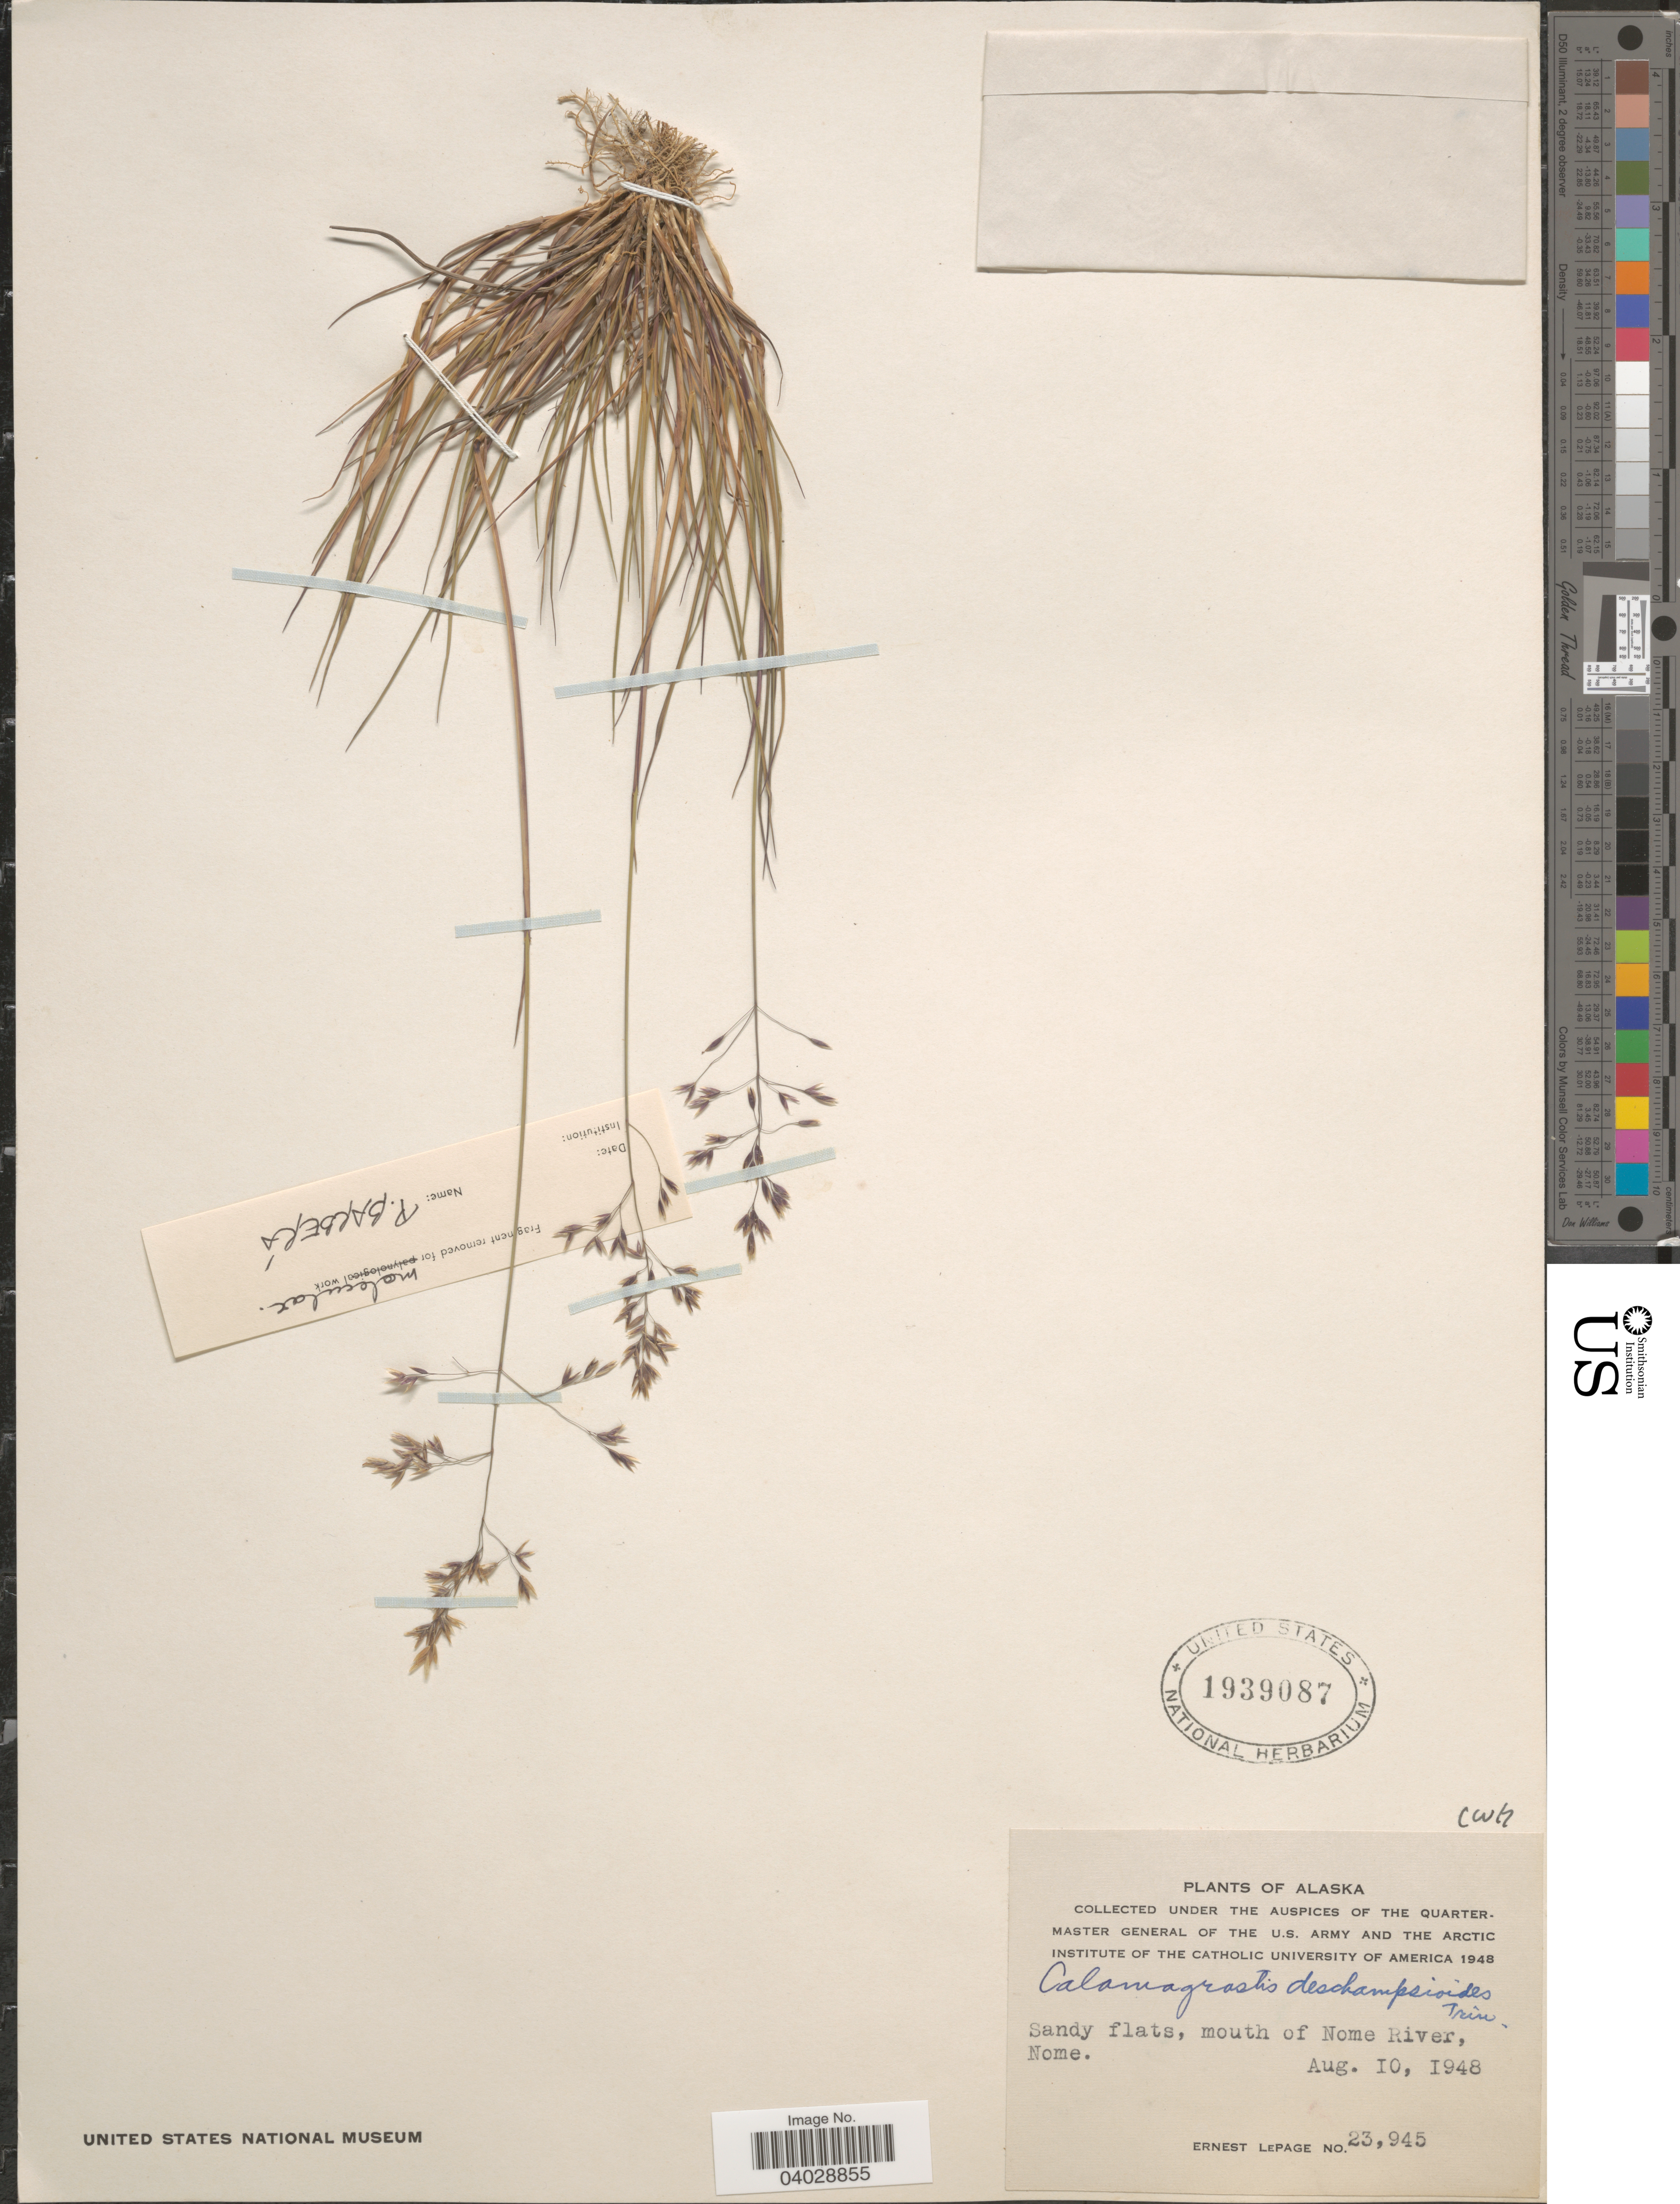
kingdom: Plantae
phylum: Tracheophyta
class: Liliopsida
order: Poales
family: Poaceae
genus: Calamagrostis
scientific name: Calamagrostis deschampsioides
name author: Trin.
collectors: E. Lepage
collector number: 23945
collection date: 1948-08-10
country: United States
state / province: Alaska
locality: Sandy flats, mouth of Nome River, Nome.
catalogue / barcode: US 1939087